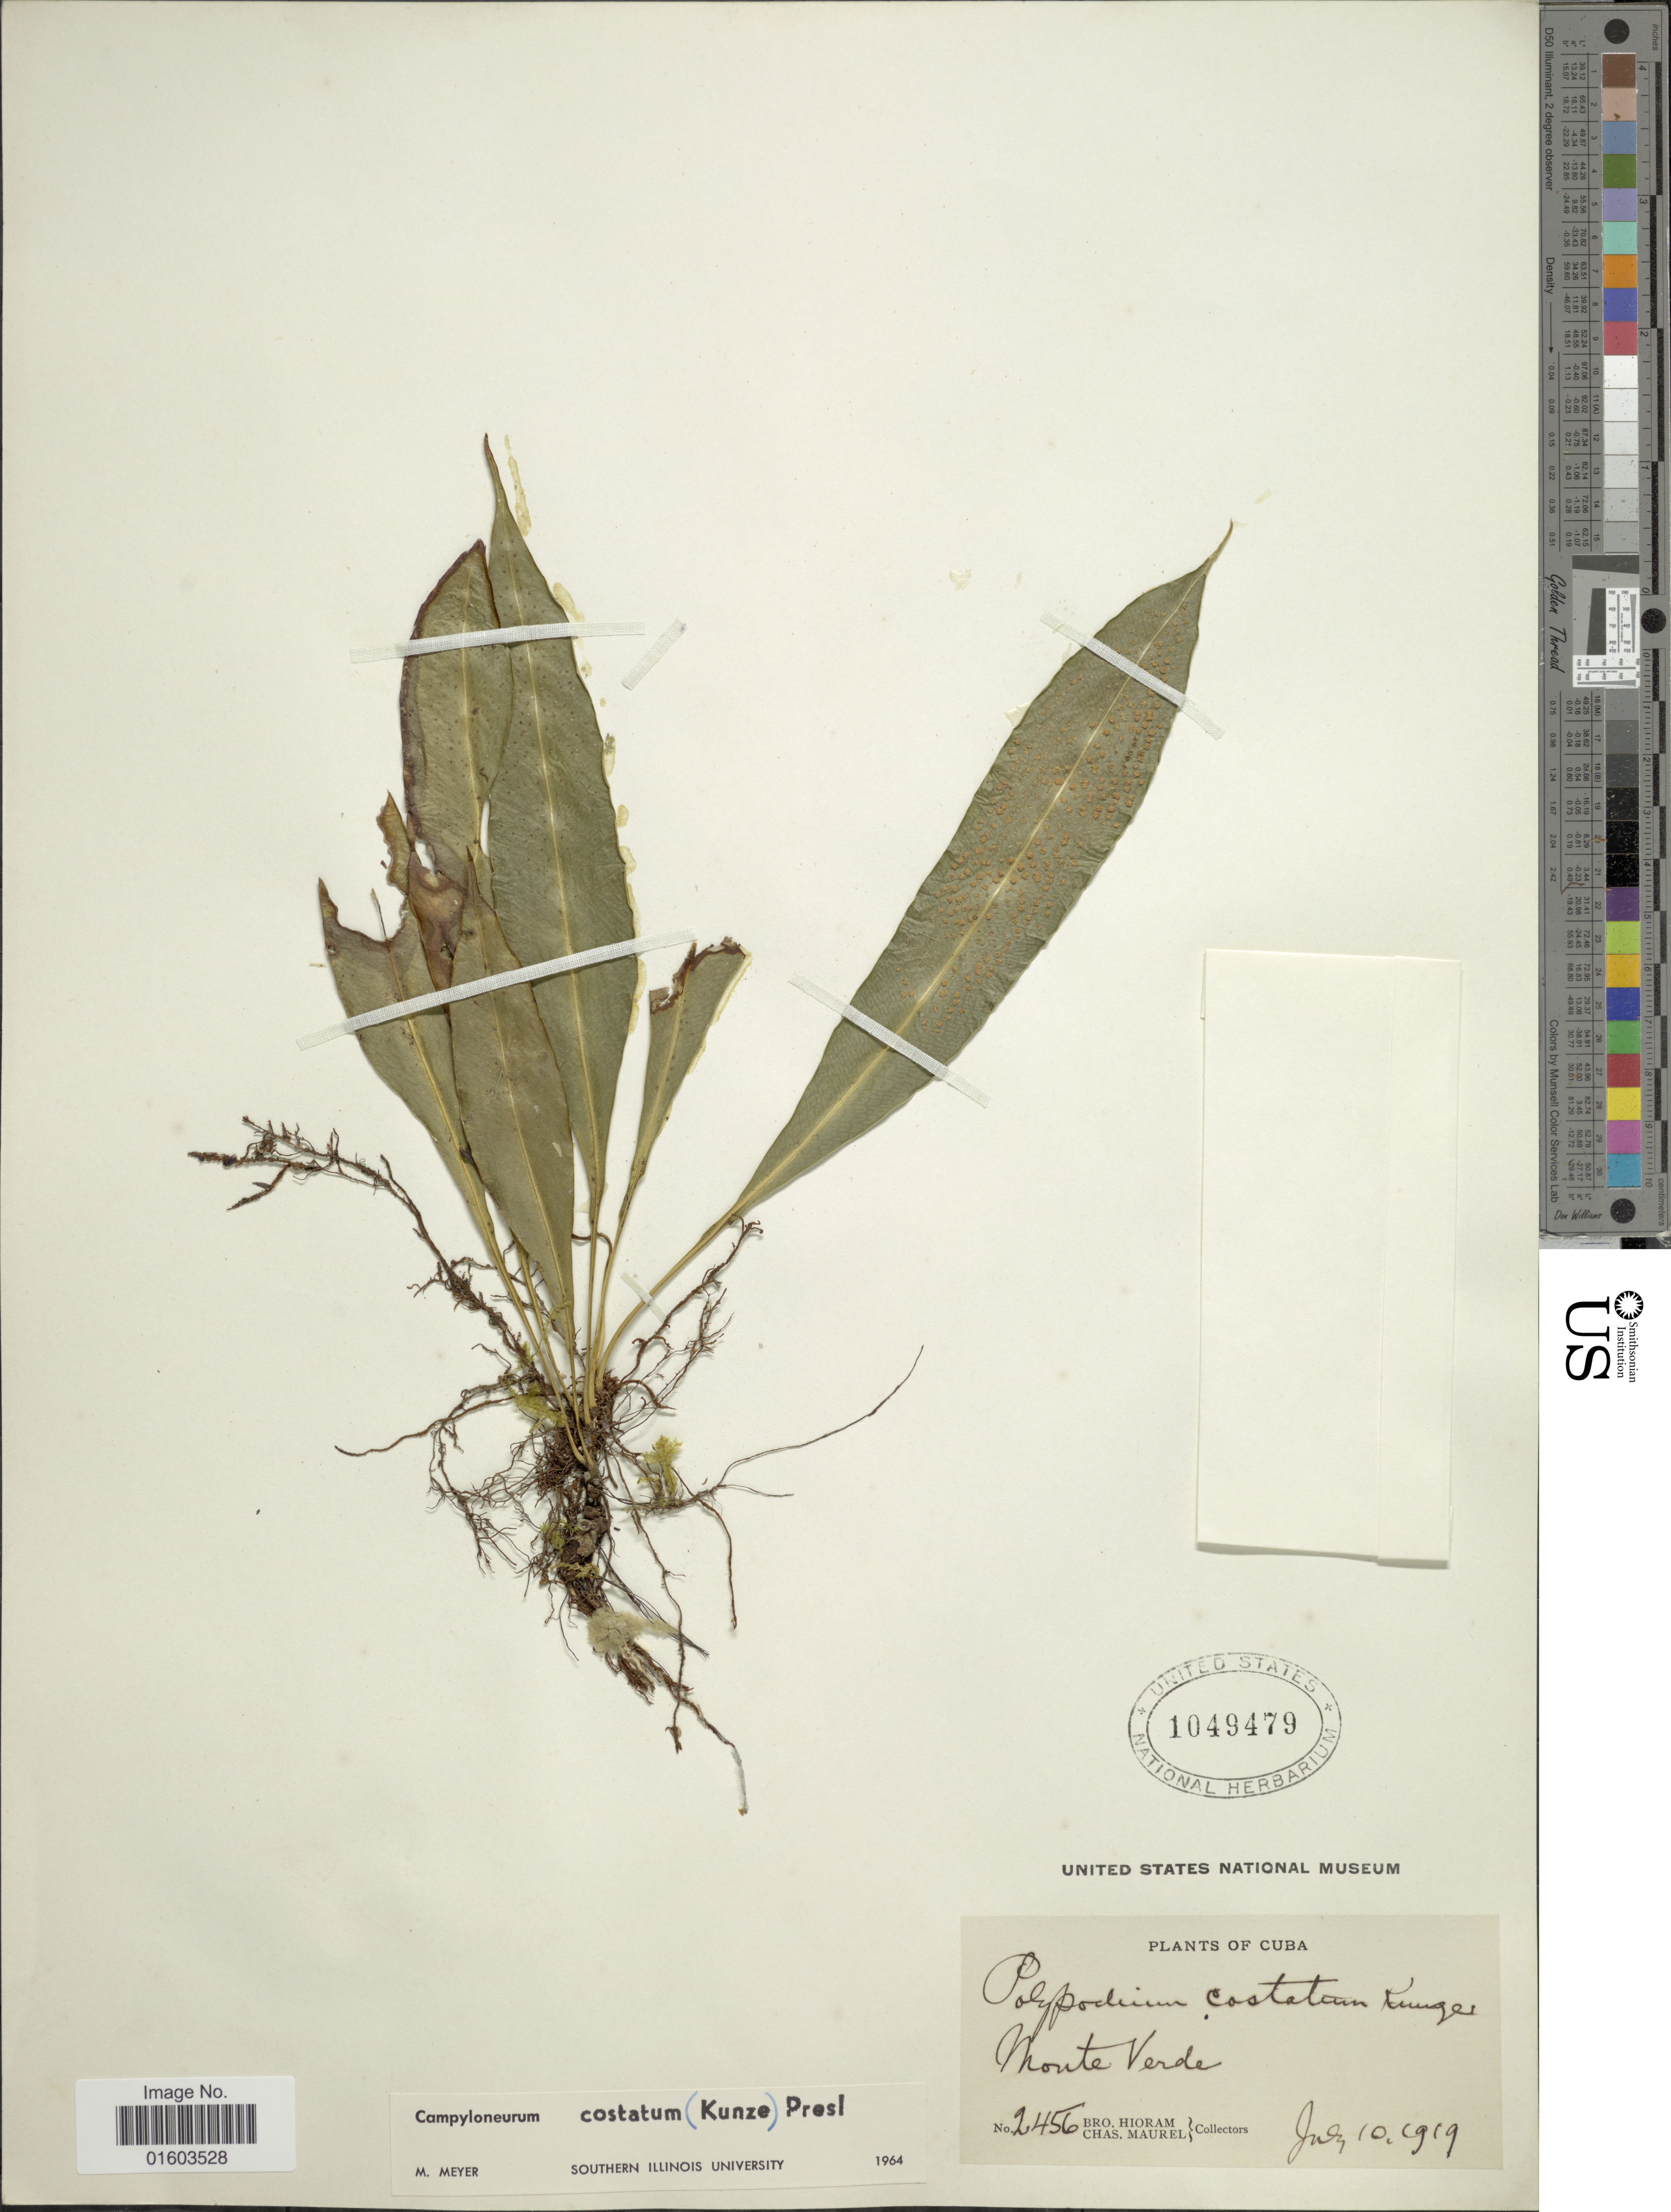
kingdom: Plantae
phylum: Tracheophyta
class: Polypodiopsida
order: Polypodiales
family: Polypodiaceae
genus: Campyloneurum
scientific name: Campyloneurum costatum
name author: (Kunze) C. Presl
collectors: Bro. Hioram & C. Maurel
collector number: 2456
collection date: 1918-07-10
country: Cuba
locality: Monte Verde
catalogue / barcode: US 1049479